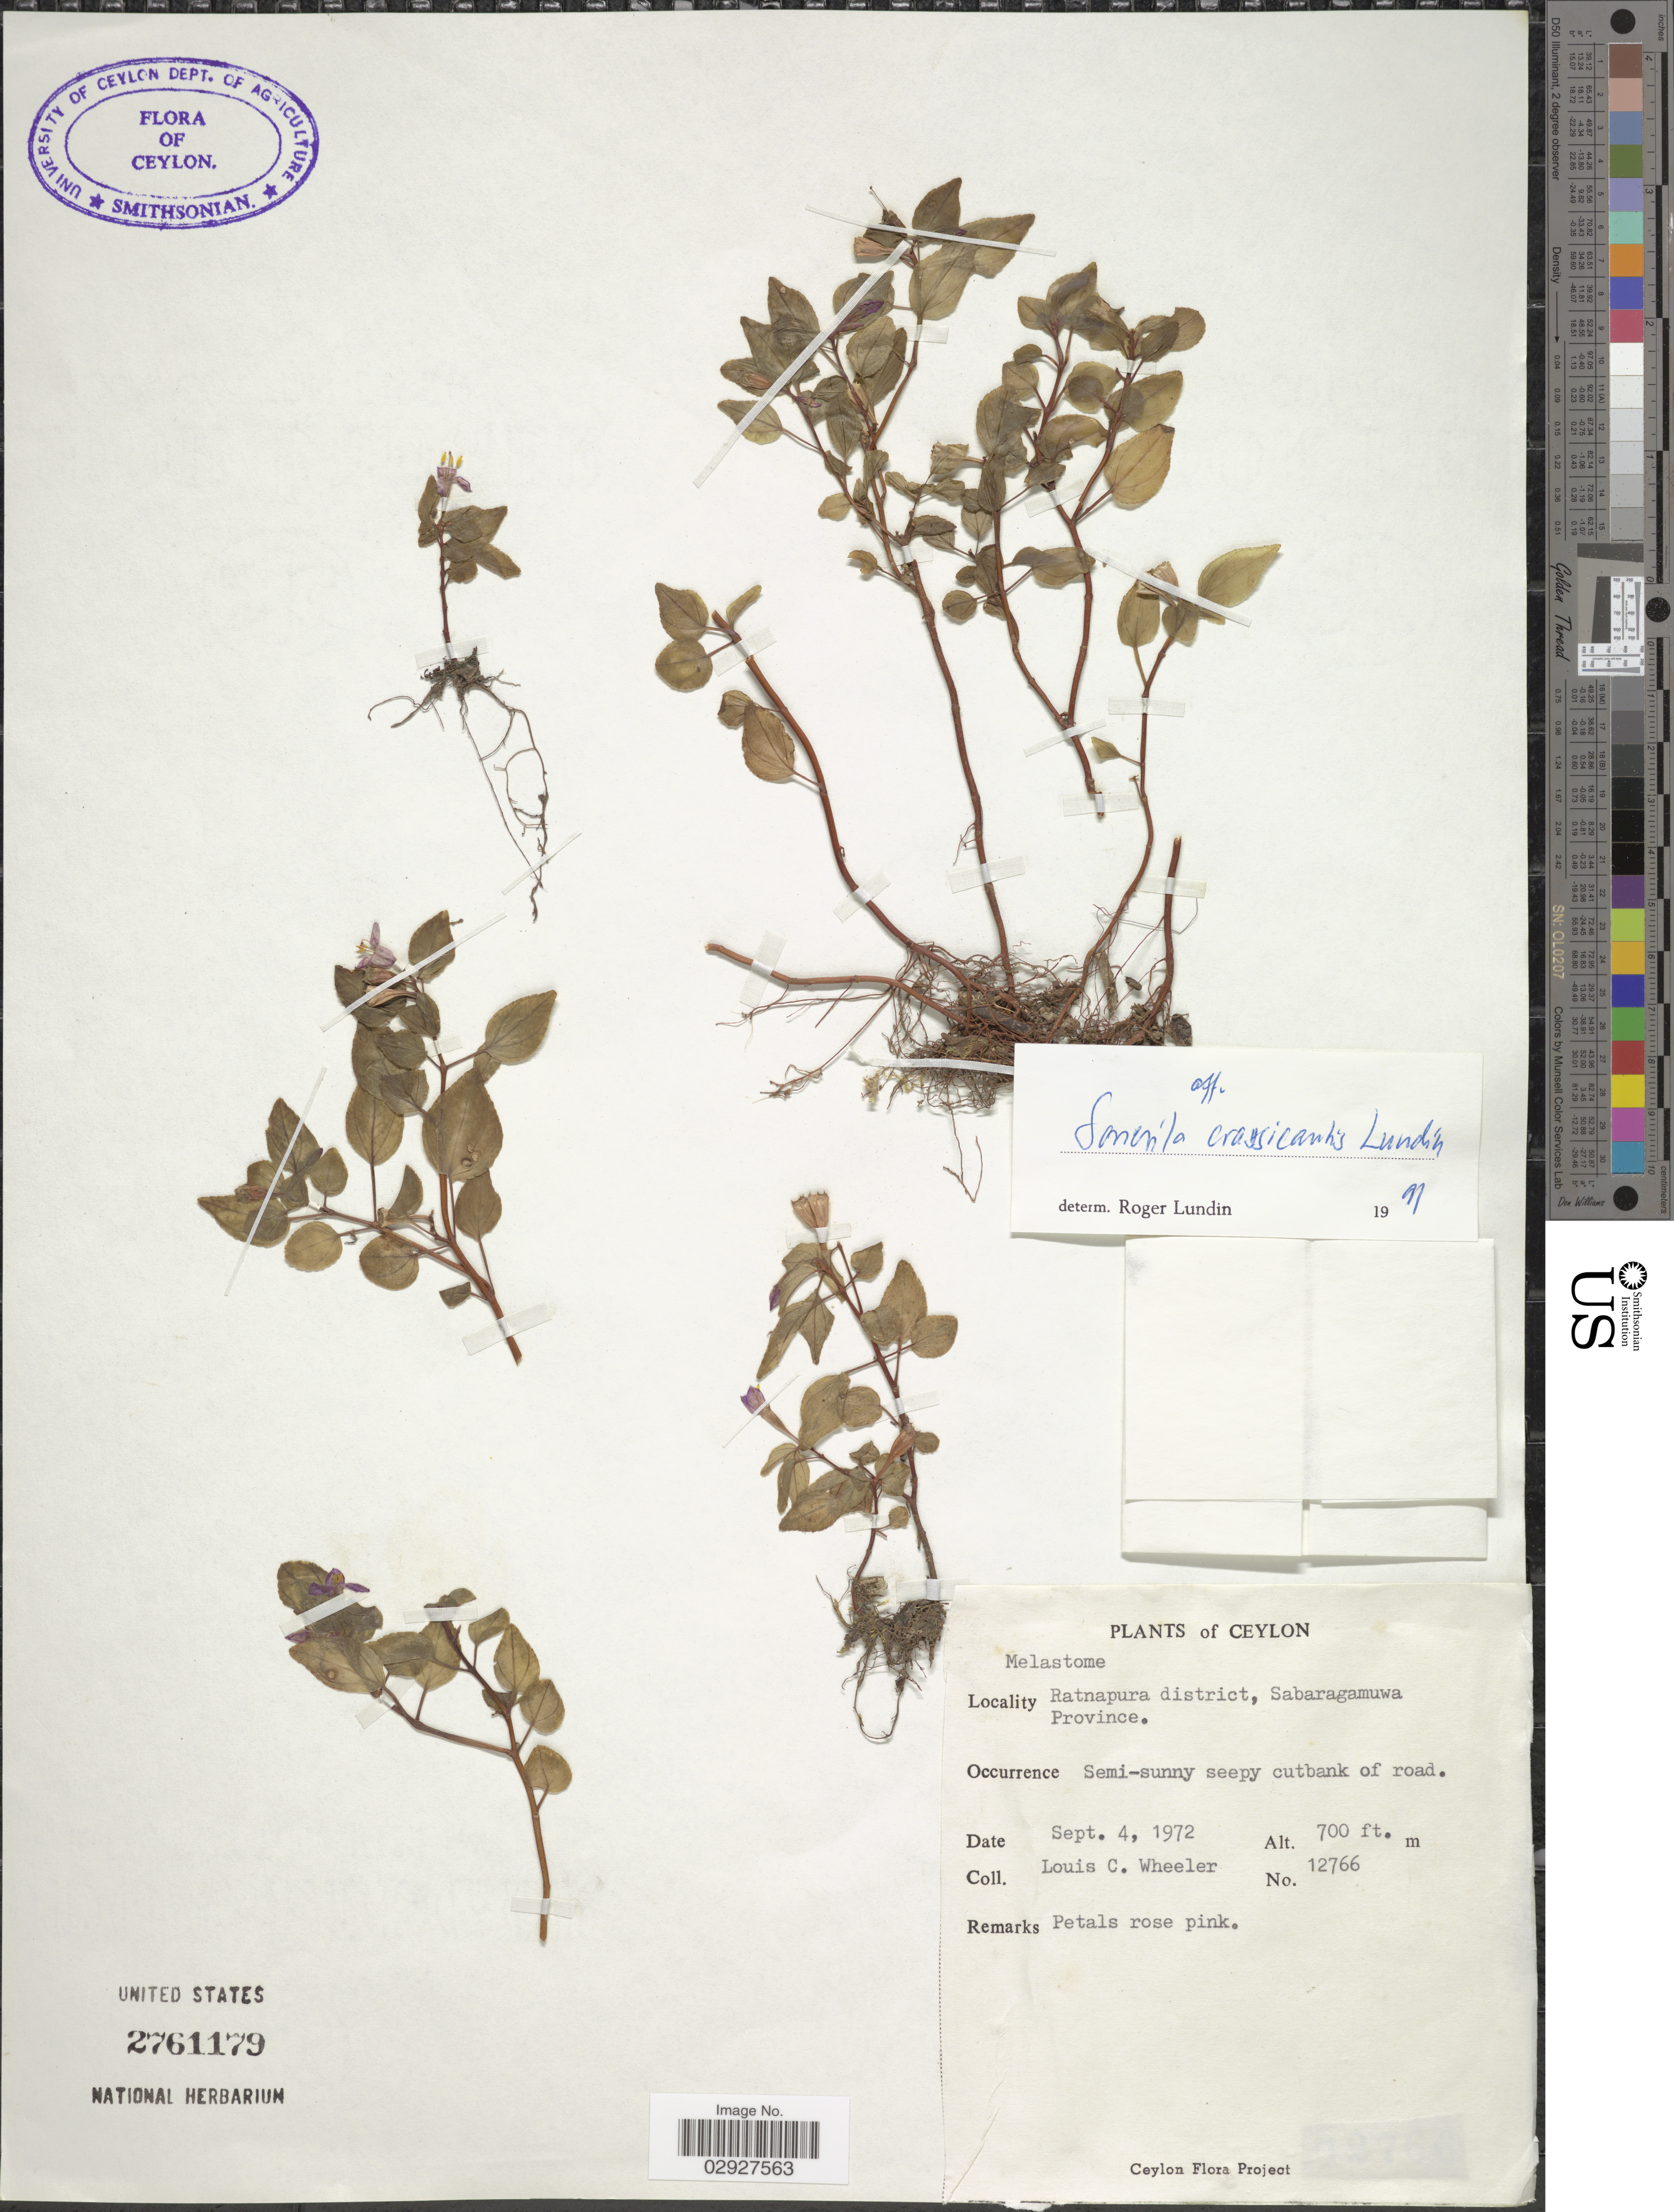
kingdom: Plantae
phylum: Tracheophyta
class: Magnoliopsida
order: Myrtales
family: Melastomataceae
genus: Sonerila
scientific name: Sonerila crassicaulis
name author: Lundin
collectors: L. C. Wheeler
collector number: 12766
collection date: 1972-09-04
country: Sri Lanka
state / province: Sabaragamuwa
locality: Ceylon. Ratnapura district.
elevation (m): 213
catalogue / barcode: US 2761179